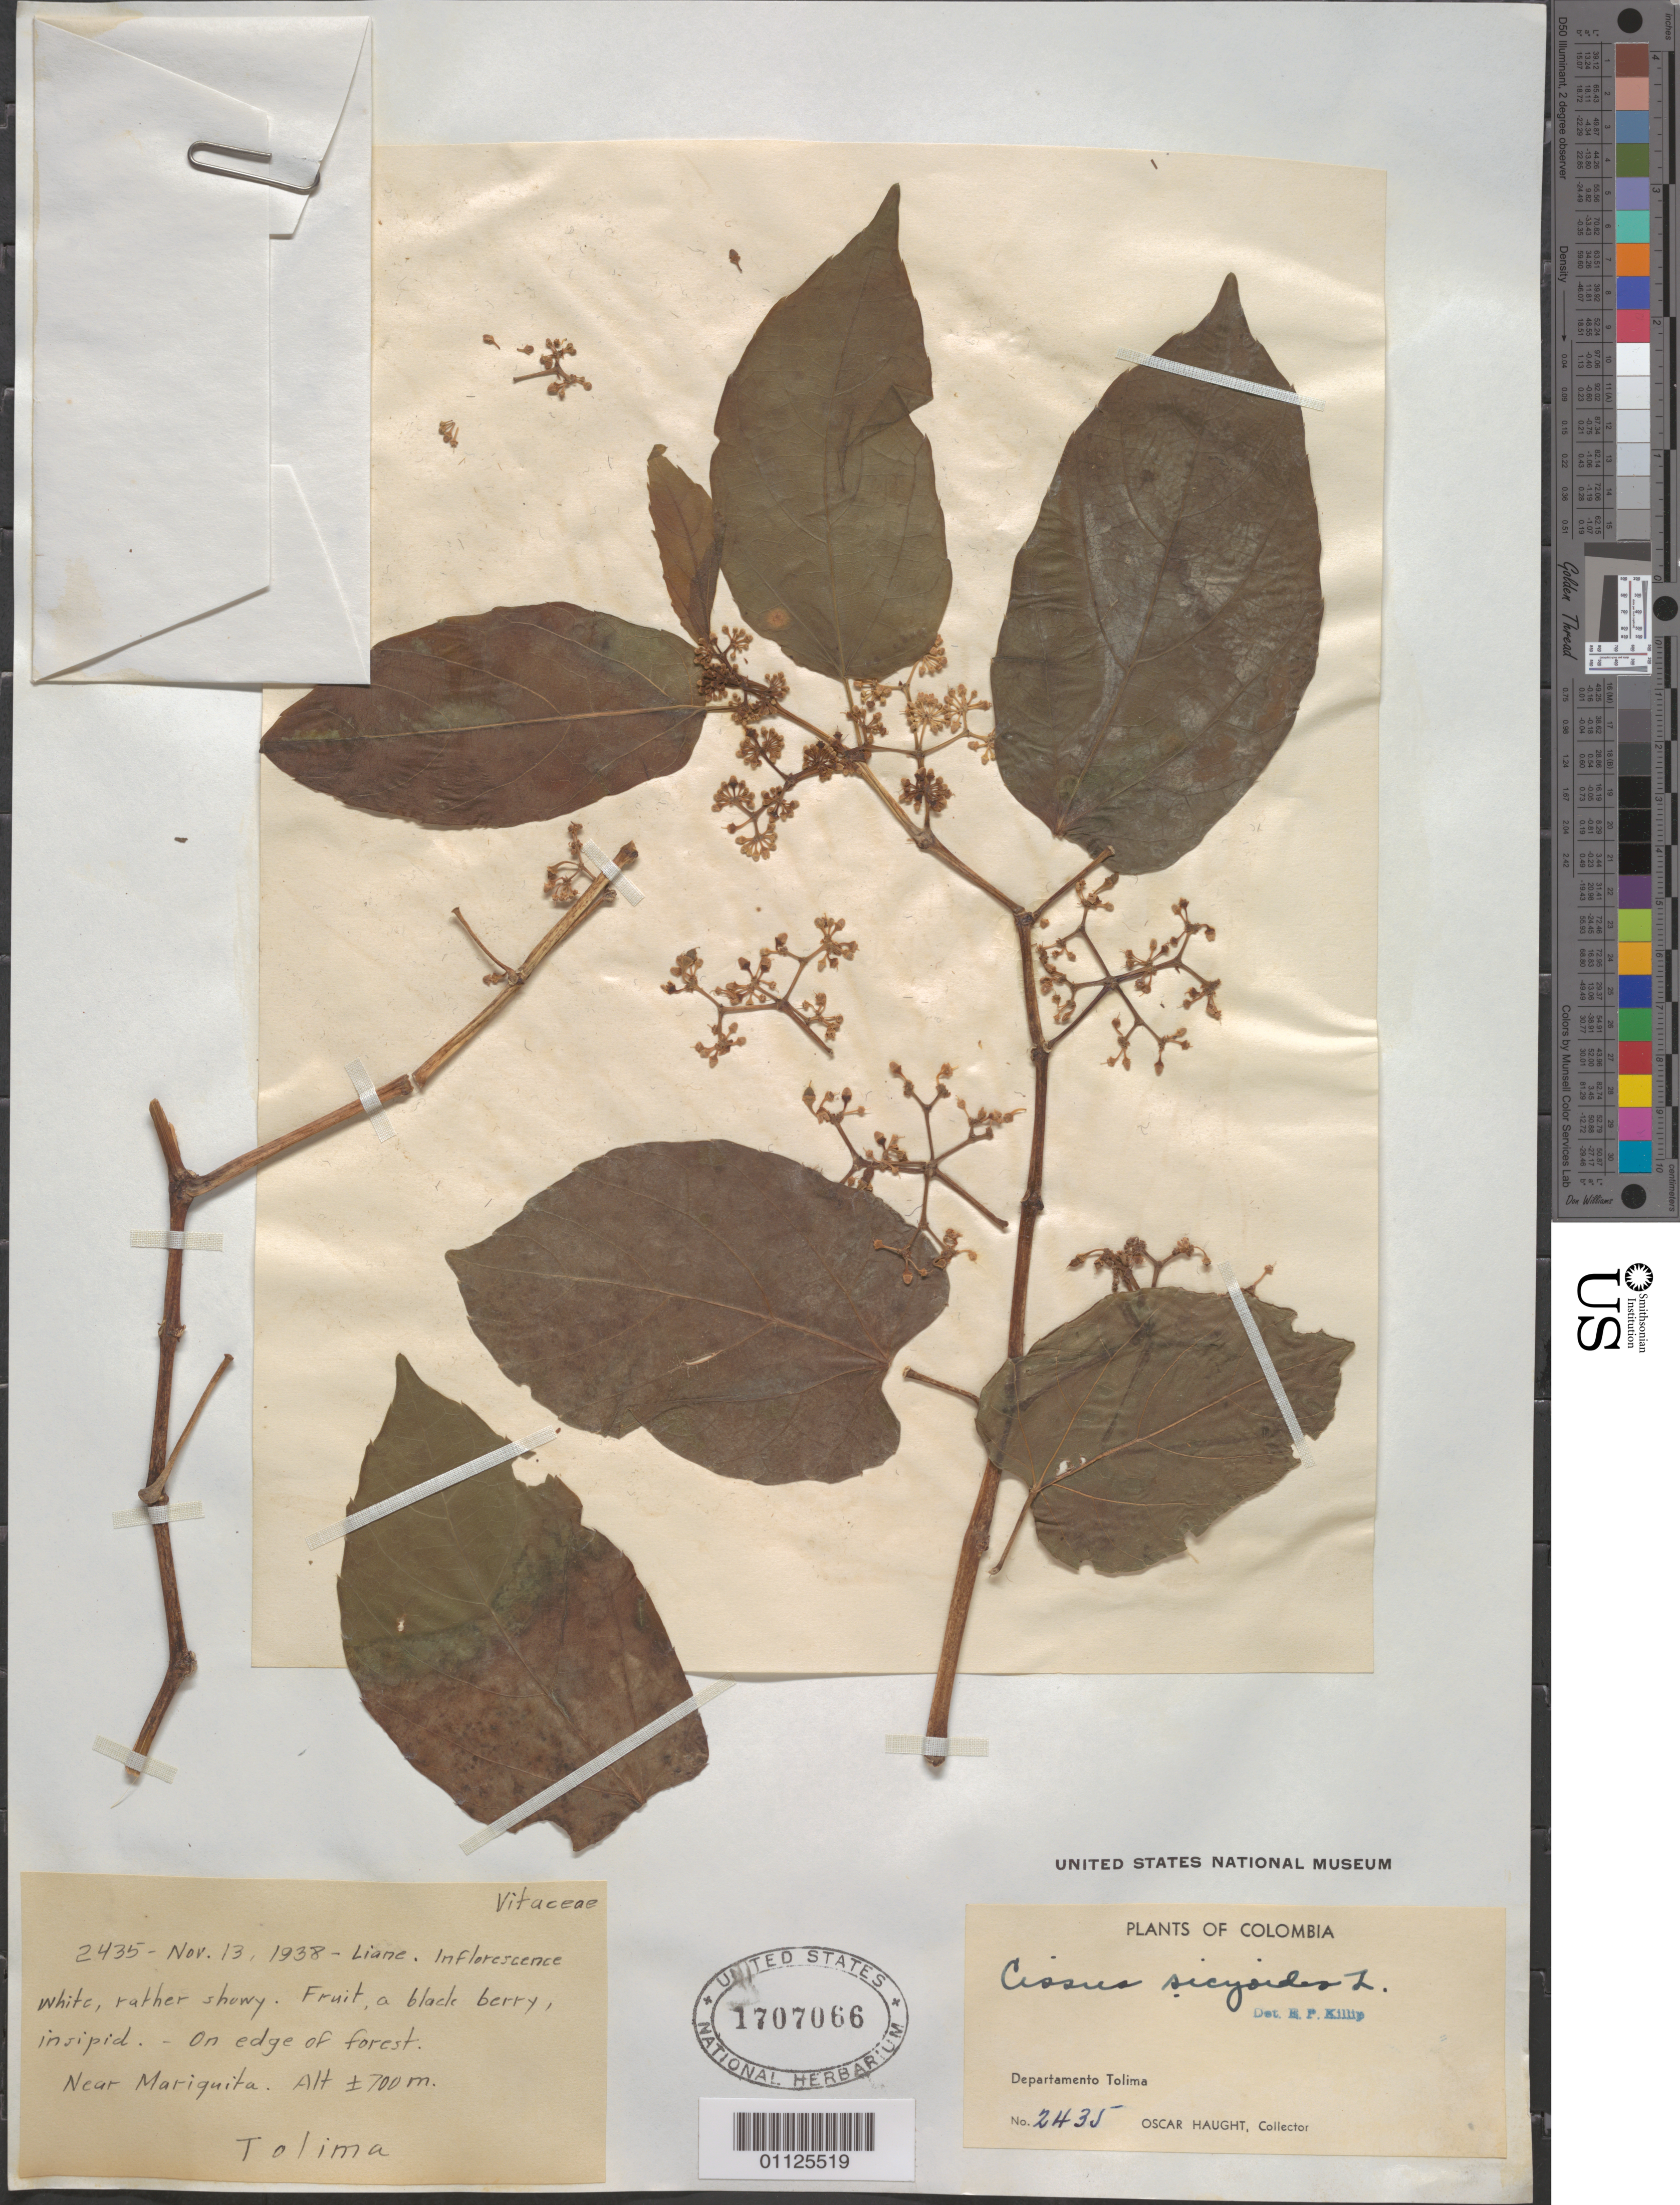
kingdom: Plantae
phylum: Tracheophyta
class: Magnoliopsida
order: Vitales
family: Vitaceae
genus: Cissus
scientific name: Cissus verticillata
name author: (L.) Nicolson & C.E. Jarvis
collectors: O. L. Haught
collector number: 2435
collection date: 1938-11-13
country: Colombia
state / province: Tolima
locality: Near Mariquita.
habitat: Liana. On edge of forest.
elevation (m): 700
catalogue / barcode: US 1707066